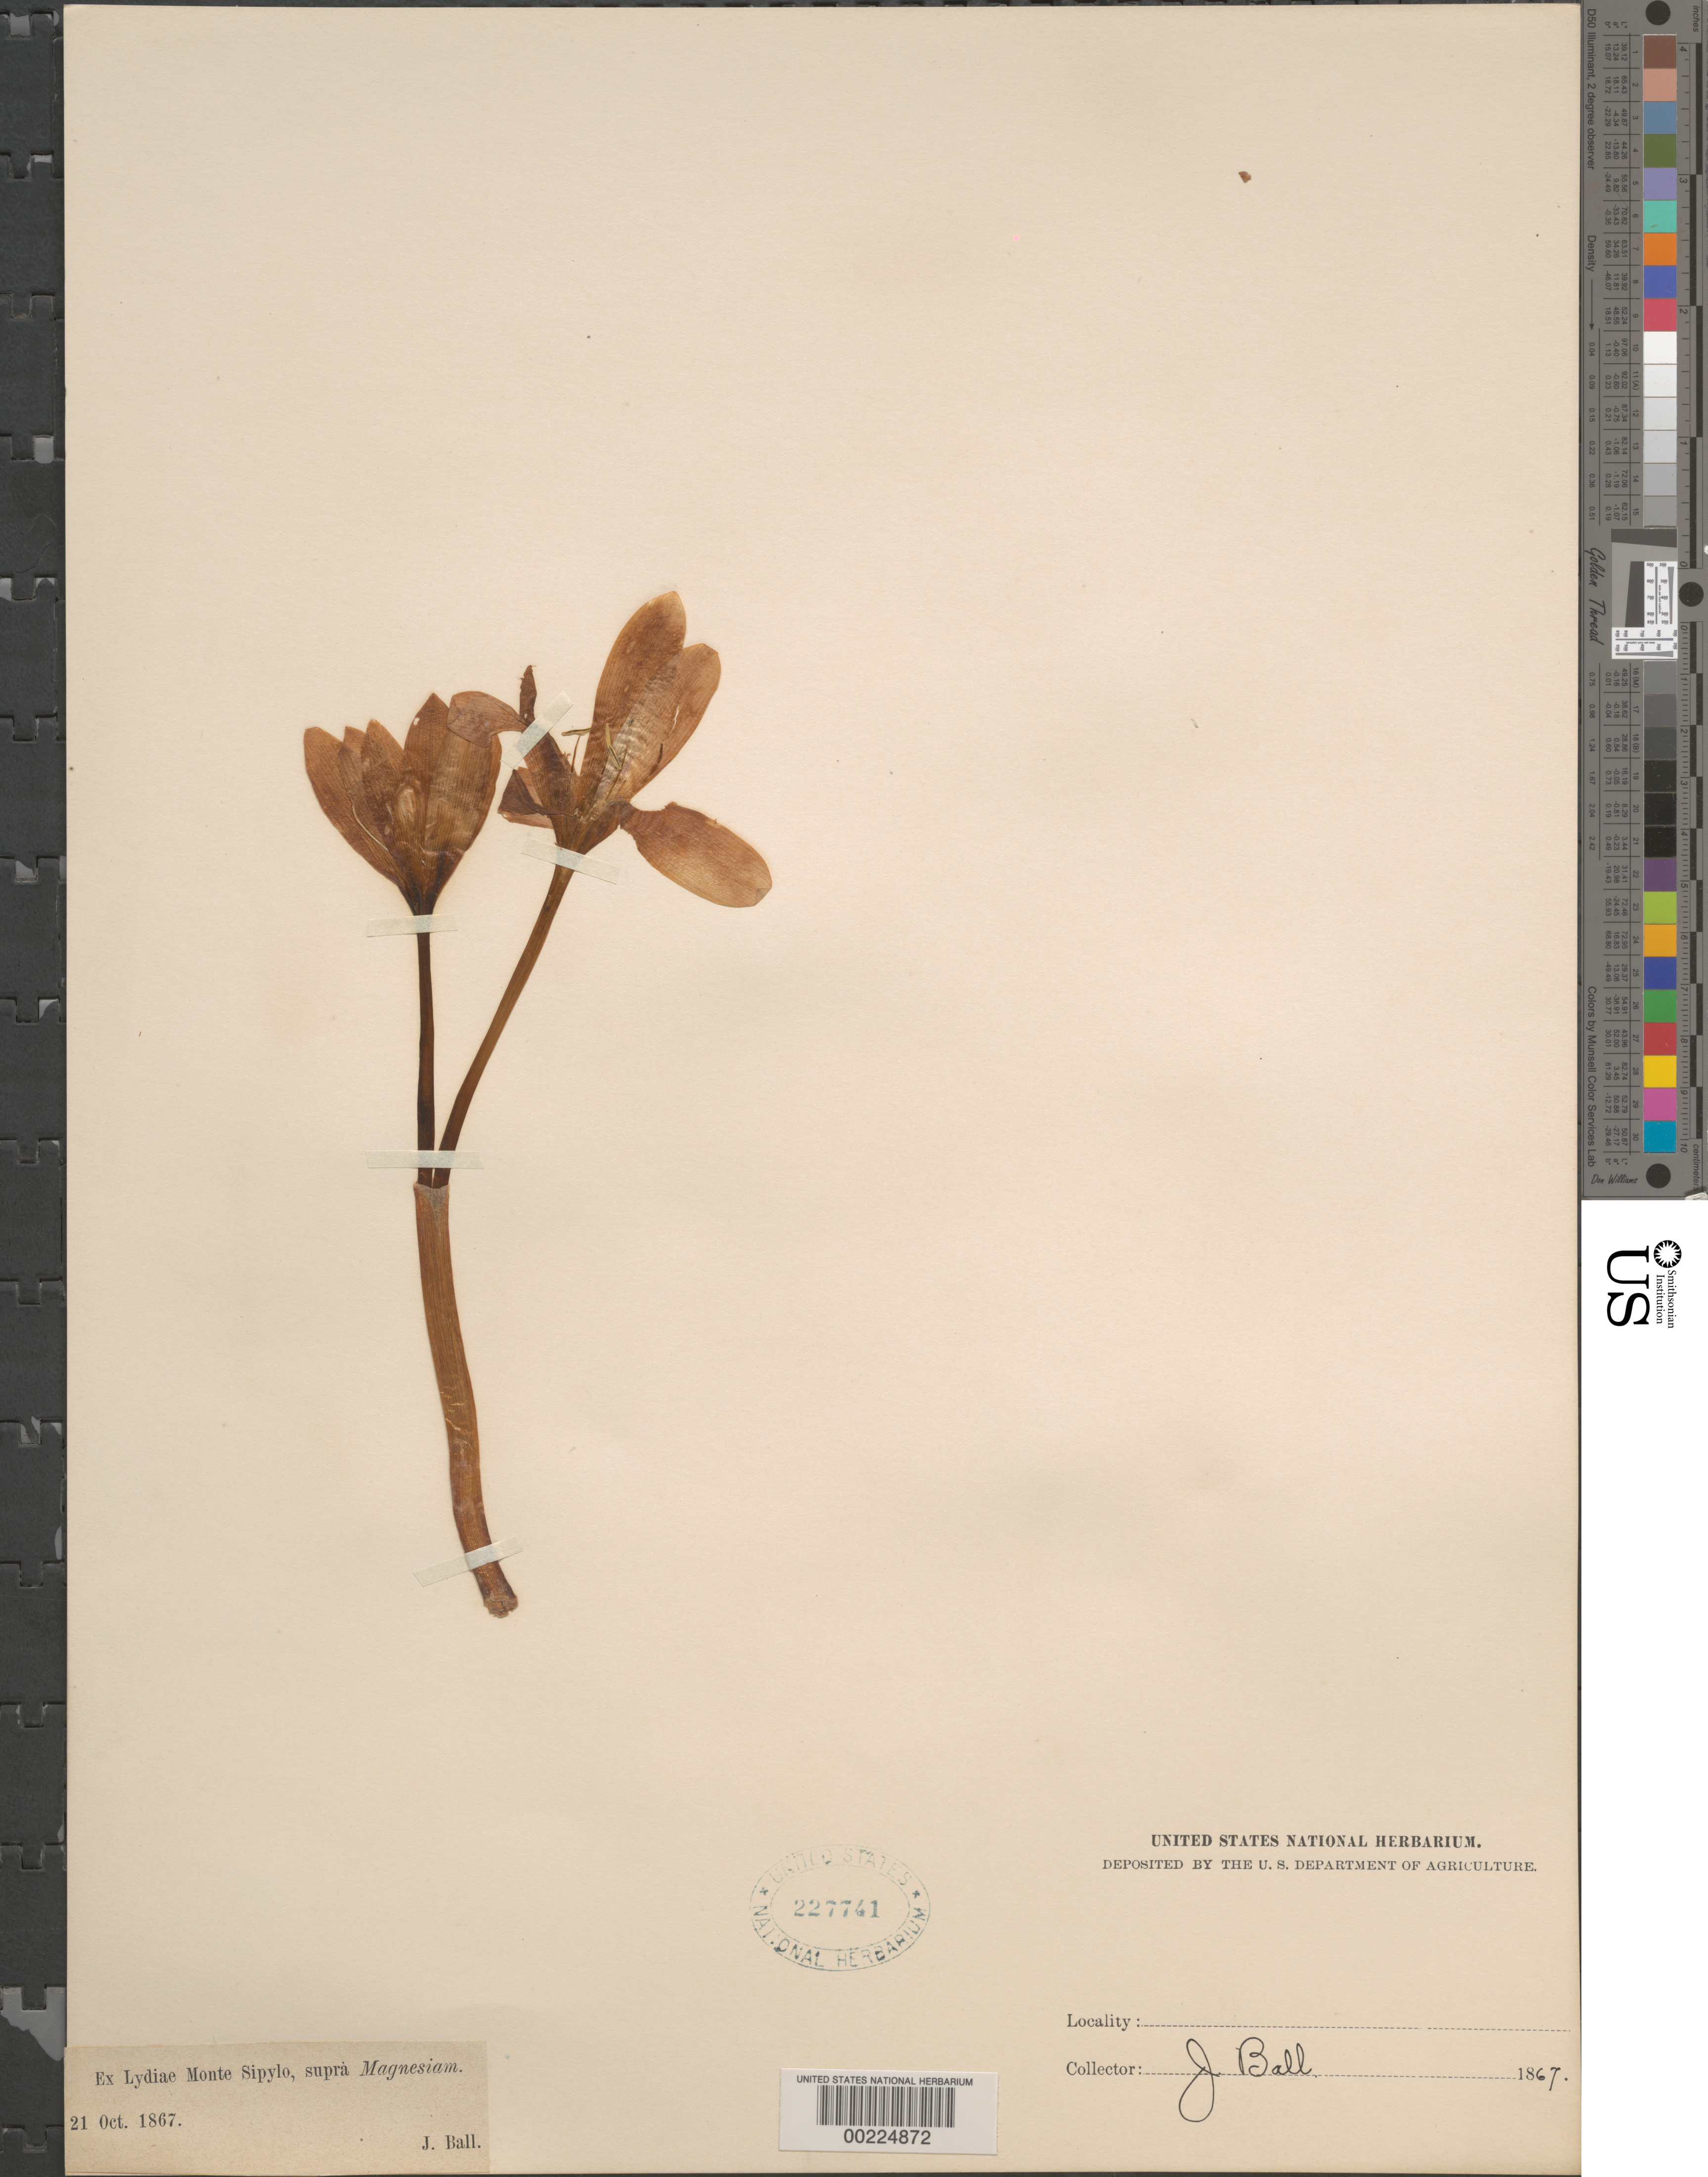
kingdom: Plantae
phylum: Tracheophyta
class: Liliopsida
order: Asparagales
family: Amaryllidaceae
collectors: J. Ball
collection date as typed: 21 Oct 1967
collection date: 1967-10-21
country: Turkey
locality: Monte sipylo, above magnesiam. [country recorded as greece but locality more likely refers to manisa (magnesia ad sipylum) in turkey (manisa prov.) than to magnisía dept. in greece.]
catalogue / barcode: US 227741